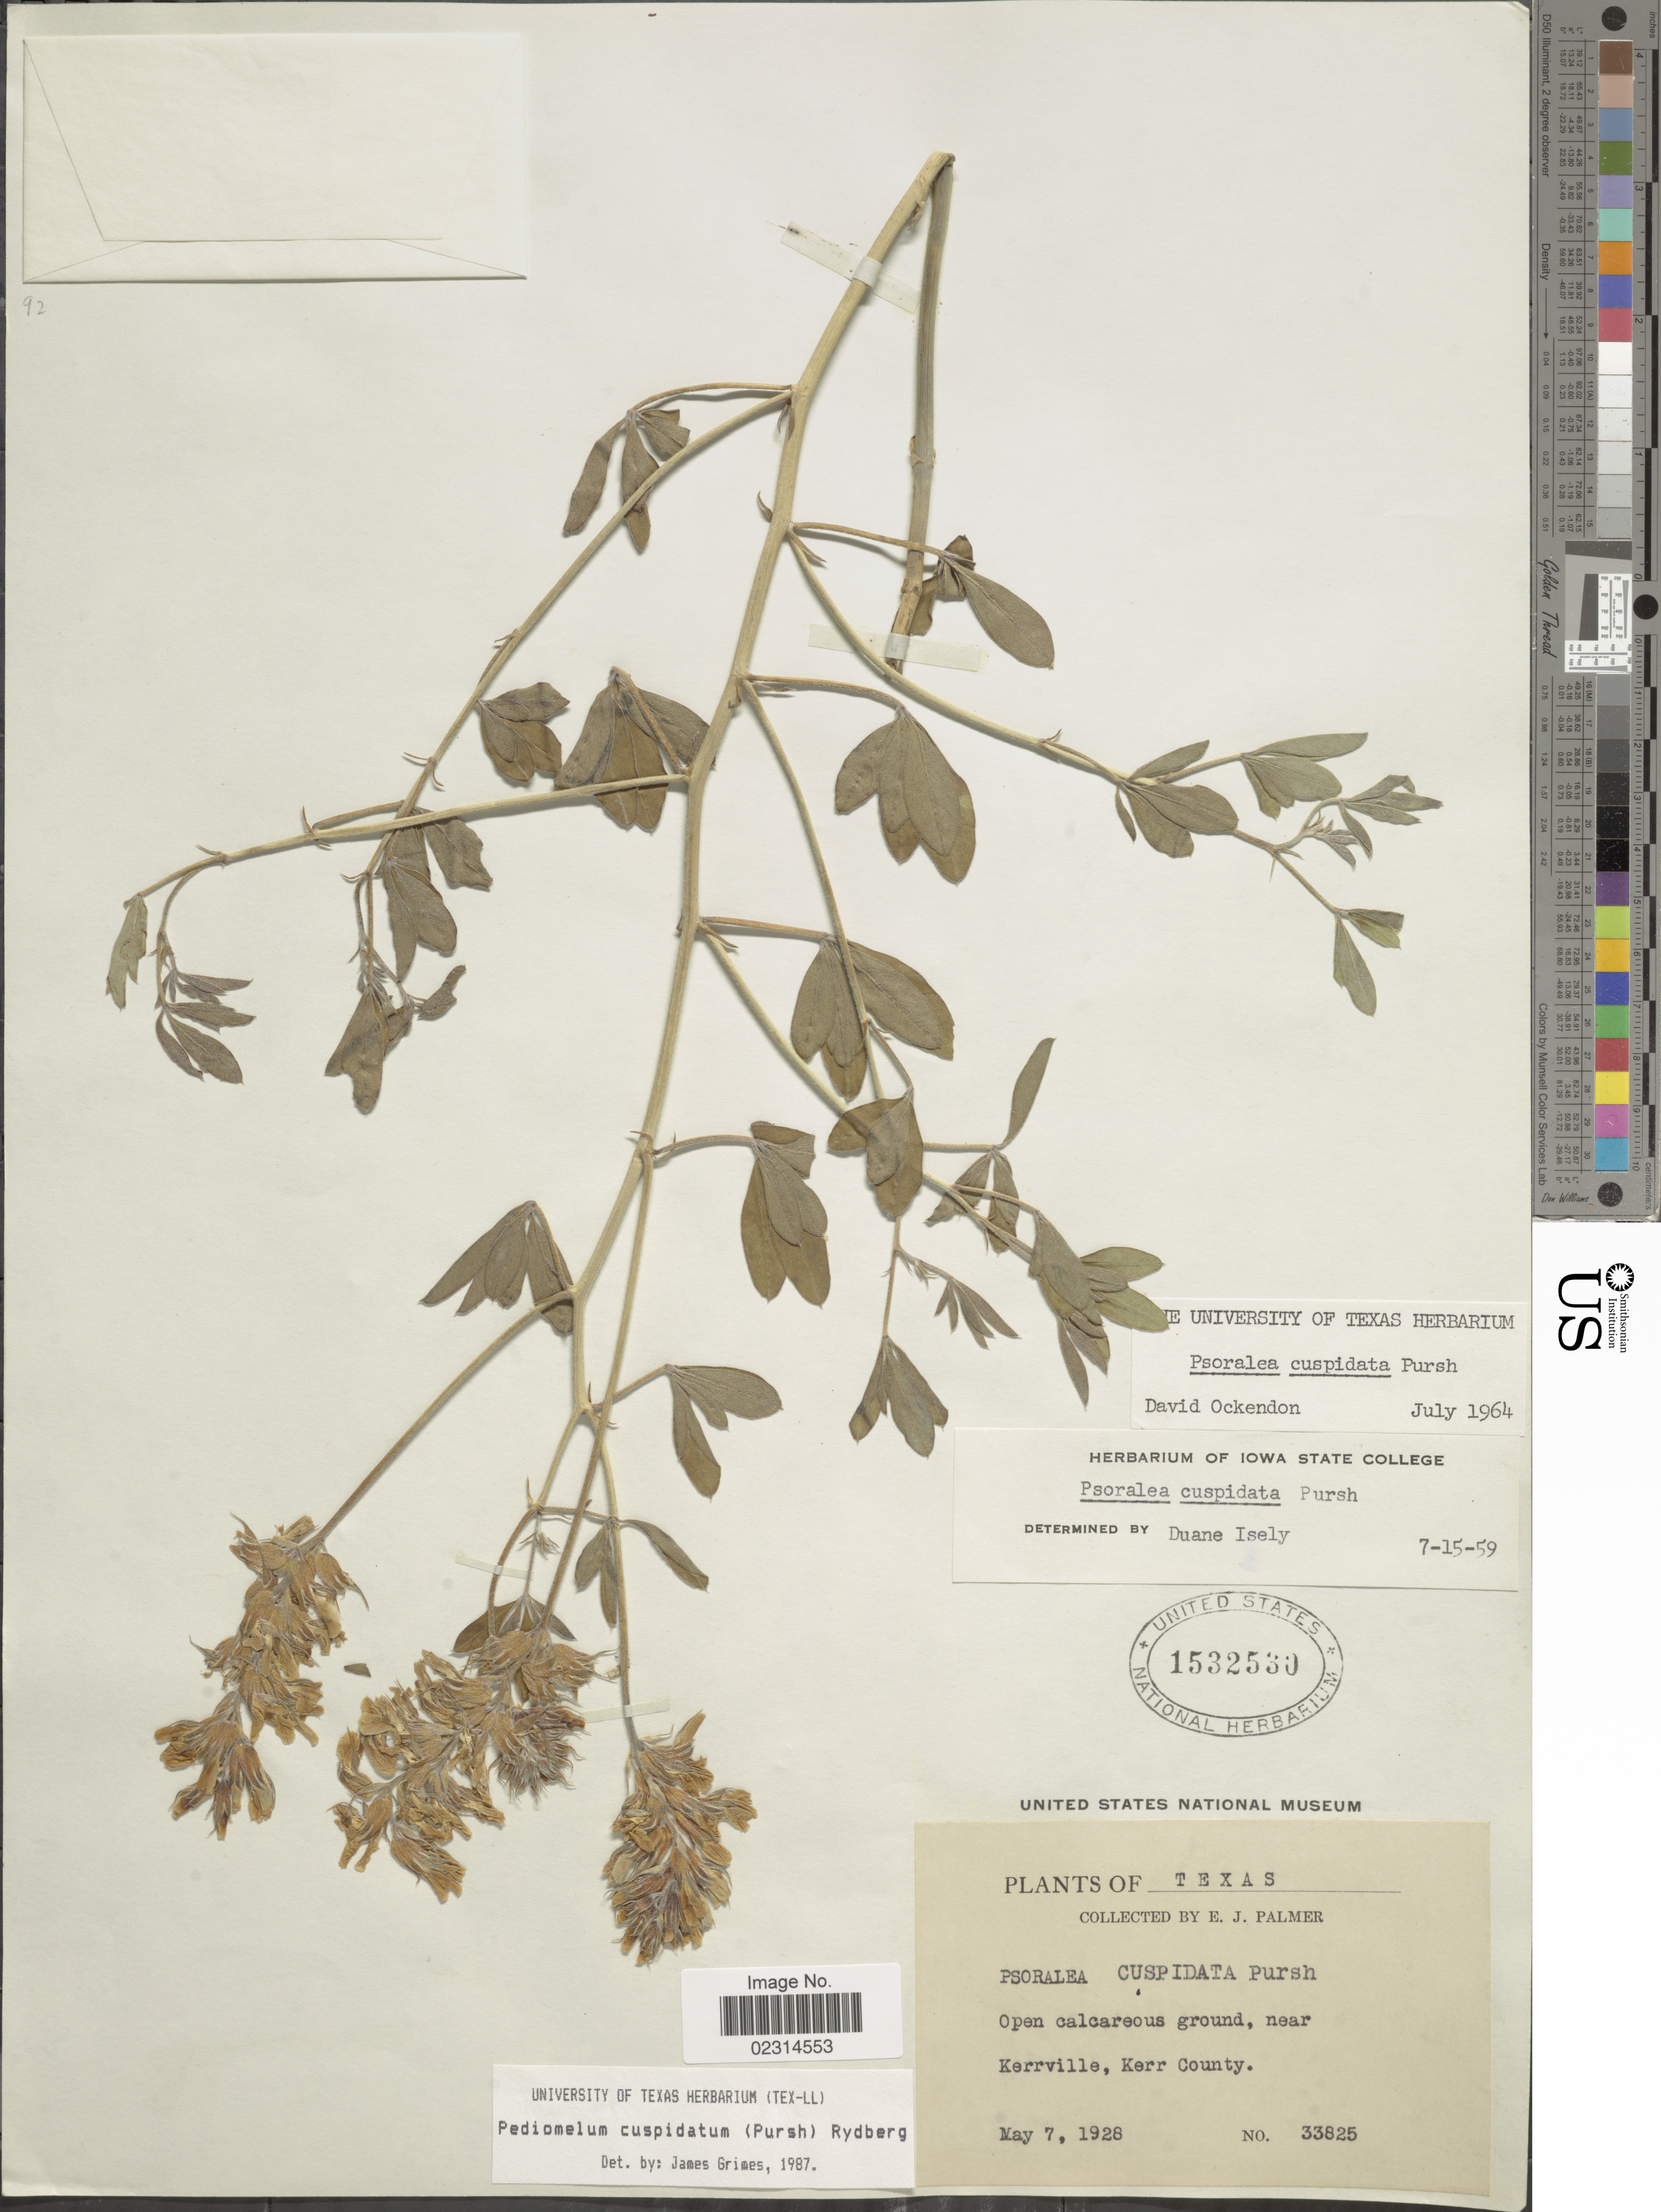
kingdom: Plantae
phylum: Tracheophyta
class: Magnoliopsida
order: Fabales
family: Fabaceae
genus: Pediomelum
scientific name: Pediomelum cuspidatum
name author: (Pursh) Rydb.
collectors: E. J. Palmer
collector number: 33825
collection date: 1928-05-07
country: United States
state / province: Texas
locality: Open calcareous ground, near Kerrville, Kerr County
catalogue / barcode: US 1532530